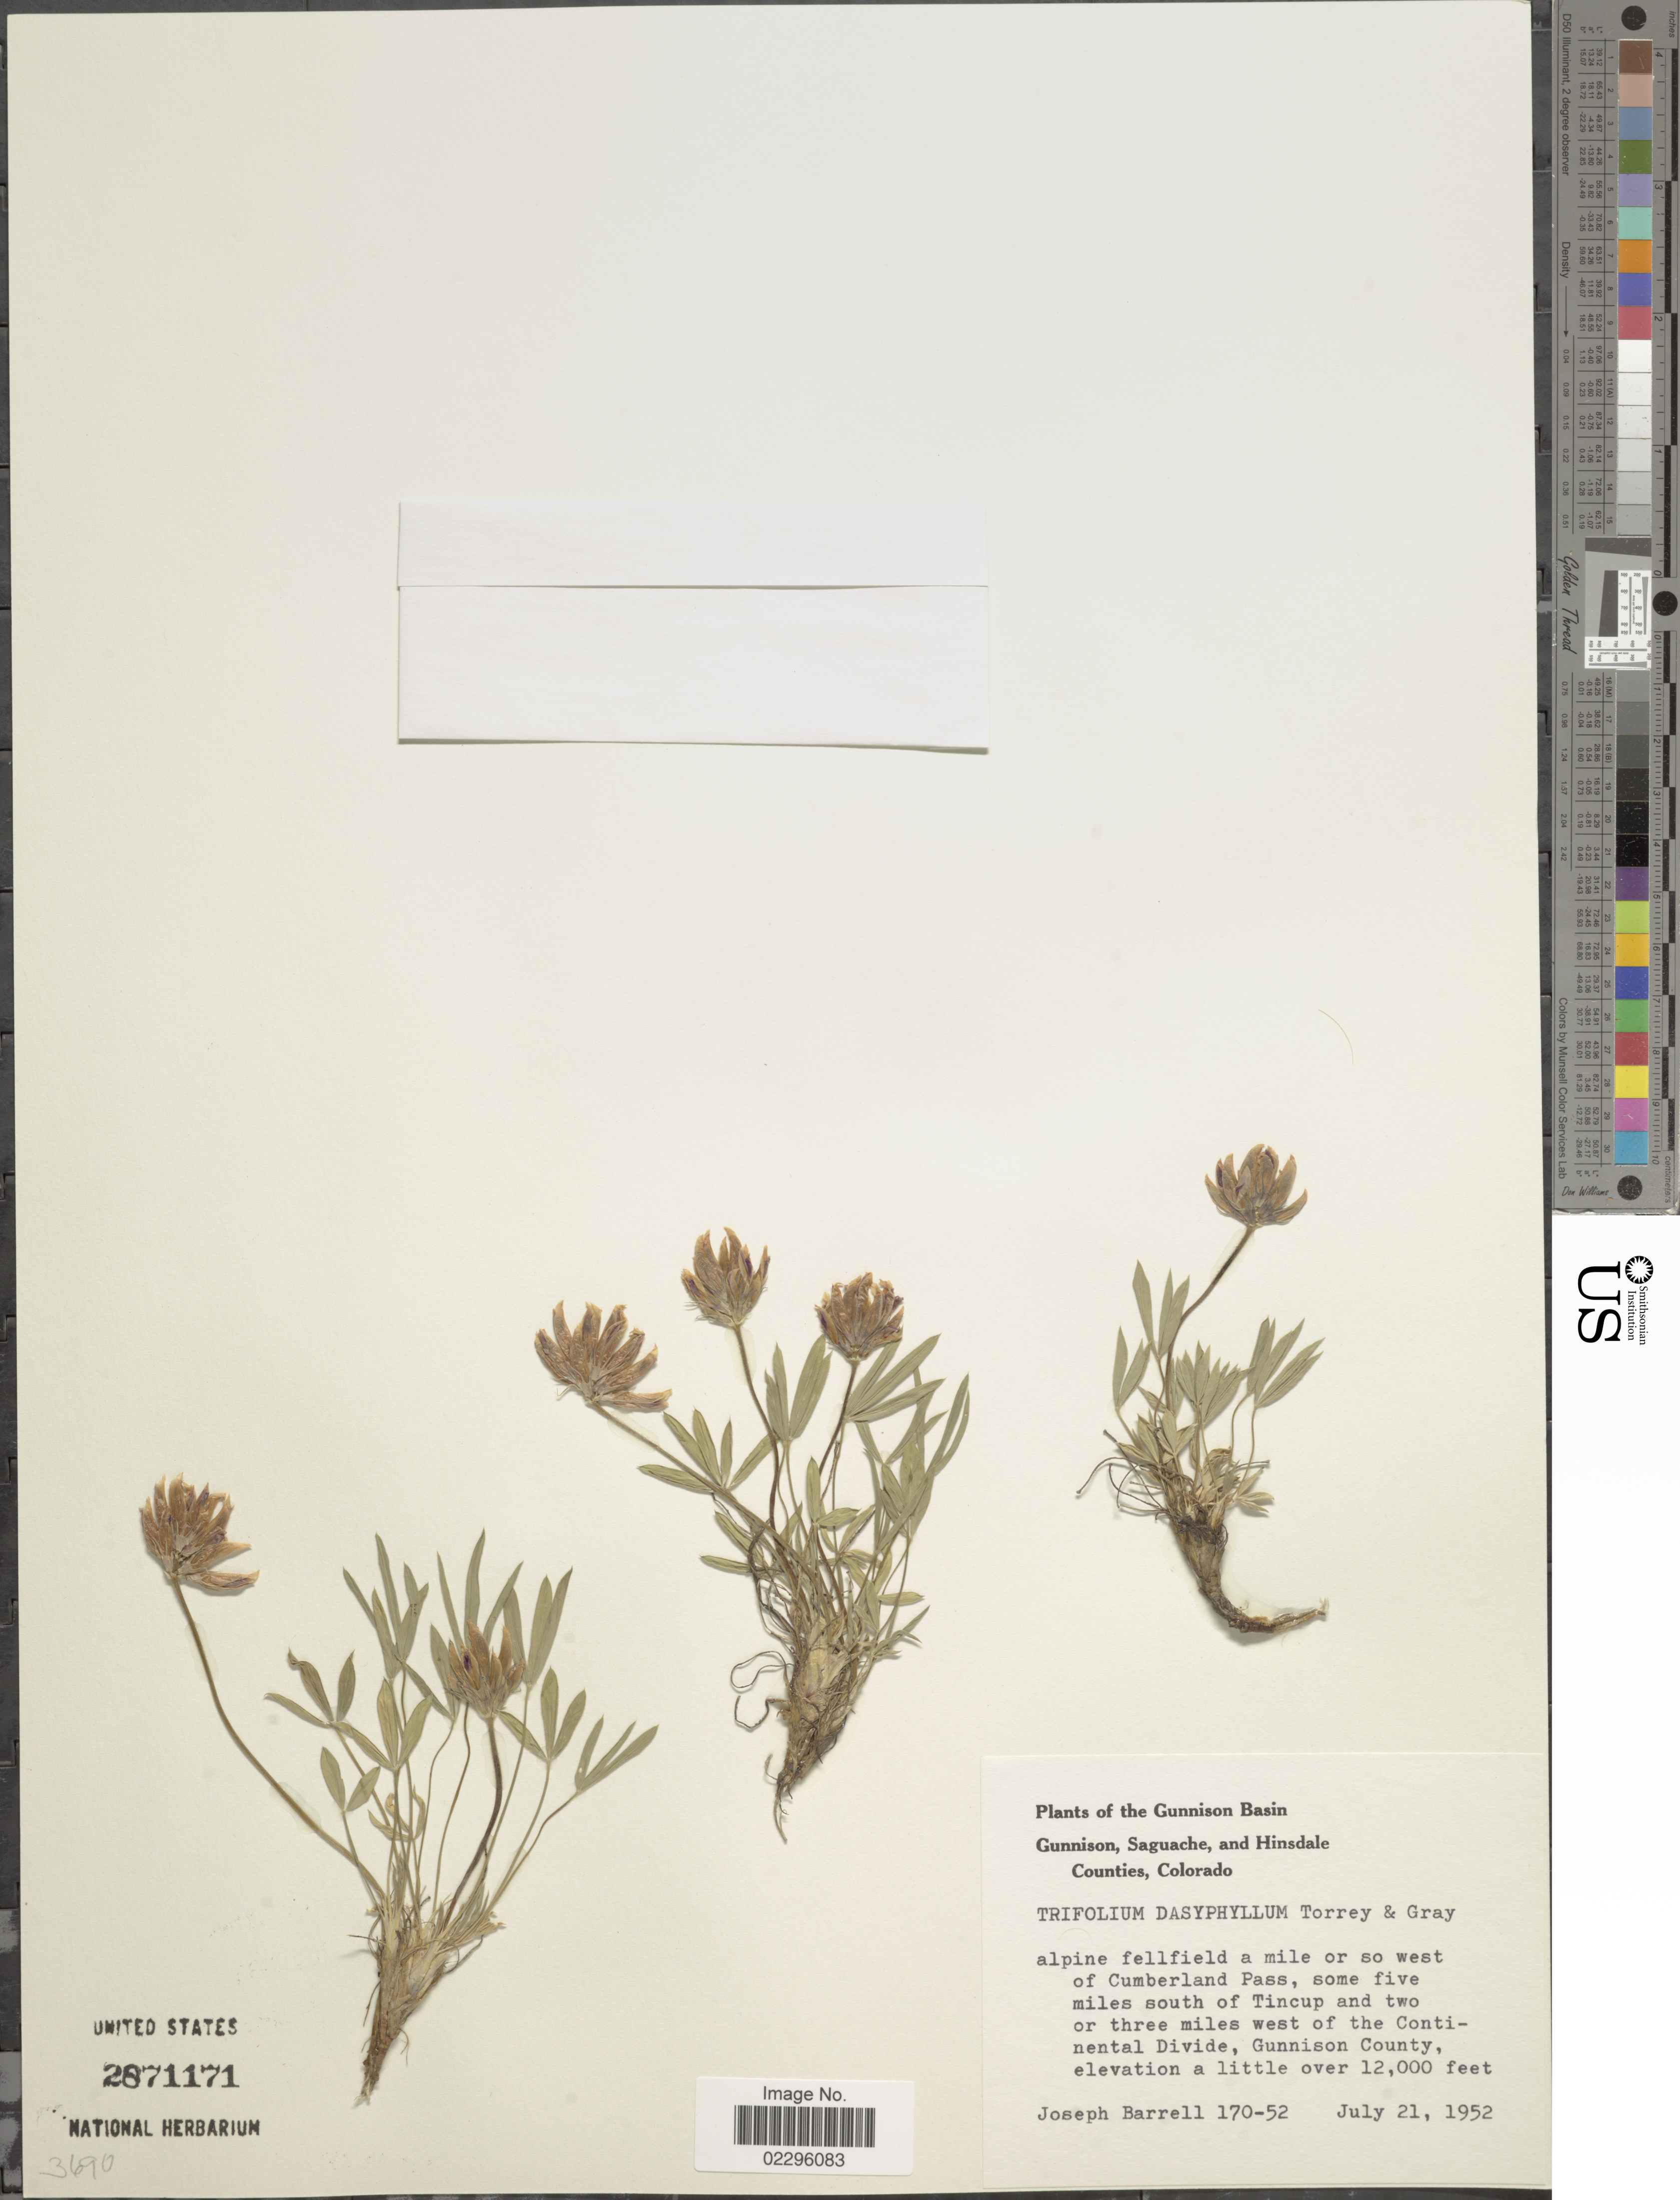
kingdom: Plantae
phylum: Tracheophyta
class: Magnoliopsida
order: Fabales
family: Fabaceae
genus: Trifolium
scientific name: Trifolium dasyphyllum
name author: Torr. & A. Gray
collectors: J. Barrell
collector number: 170-52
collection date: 1952-07-21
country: United States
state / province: Colorado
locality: Gunnison Basin, Gunnison, Saguache, and Hinsdale Counties, alpine fellfield a mile or so west of Cumberland Pass, some five miles south of Tincup and two or three miles west of the Continental Divide, Gunnison County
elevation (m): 3658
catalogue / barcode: US 2871171